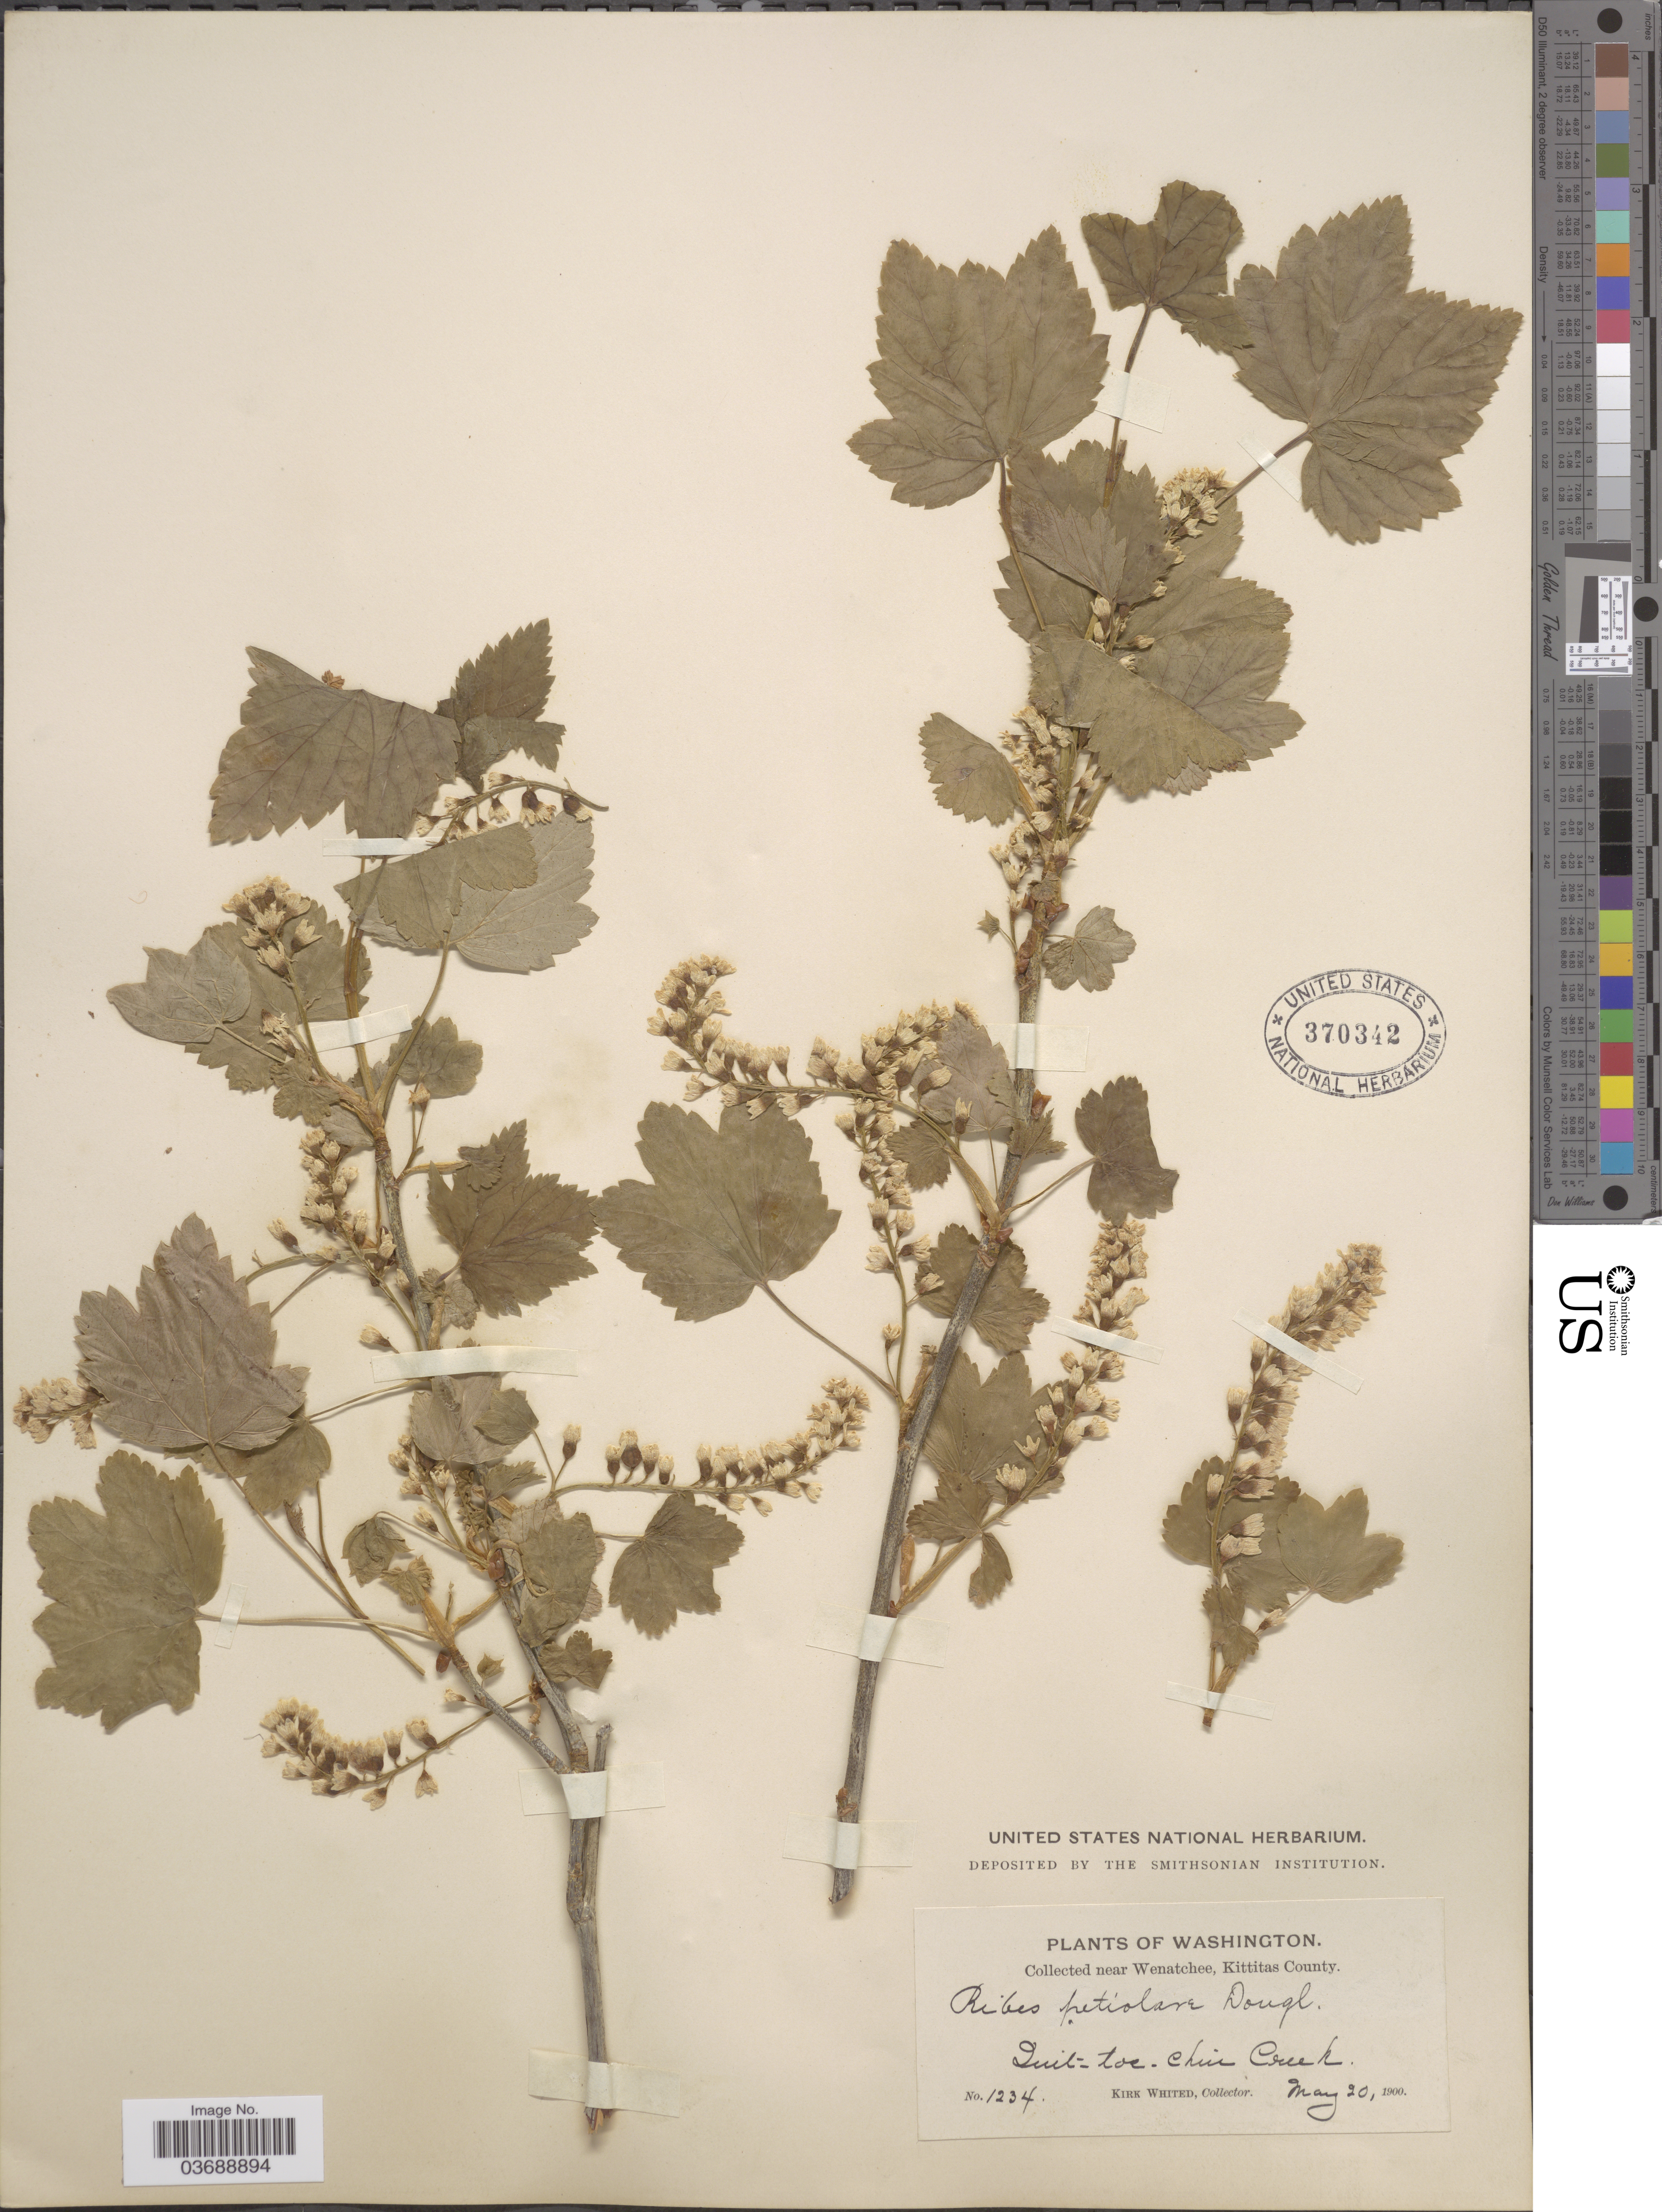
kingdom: Plantae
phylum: Tracheophyta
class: Magnoliopsida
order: Saxifragales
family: Grossulariaceae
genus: Ribes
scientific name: Ribes petiolare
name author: Douglas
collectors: K. Whited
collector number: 1234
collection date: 1900-05-20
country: United States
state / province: Washington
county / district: Kittitas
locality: Near Wenatchee, Kittitas County. Zuit-toe-chin Creek.*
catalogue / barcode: US 370342